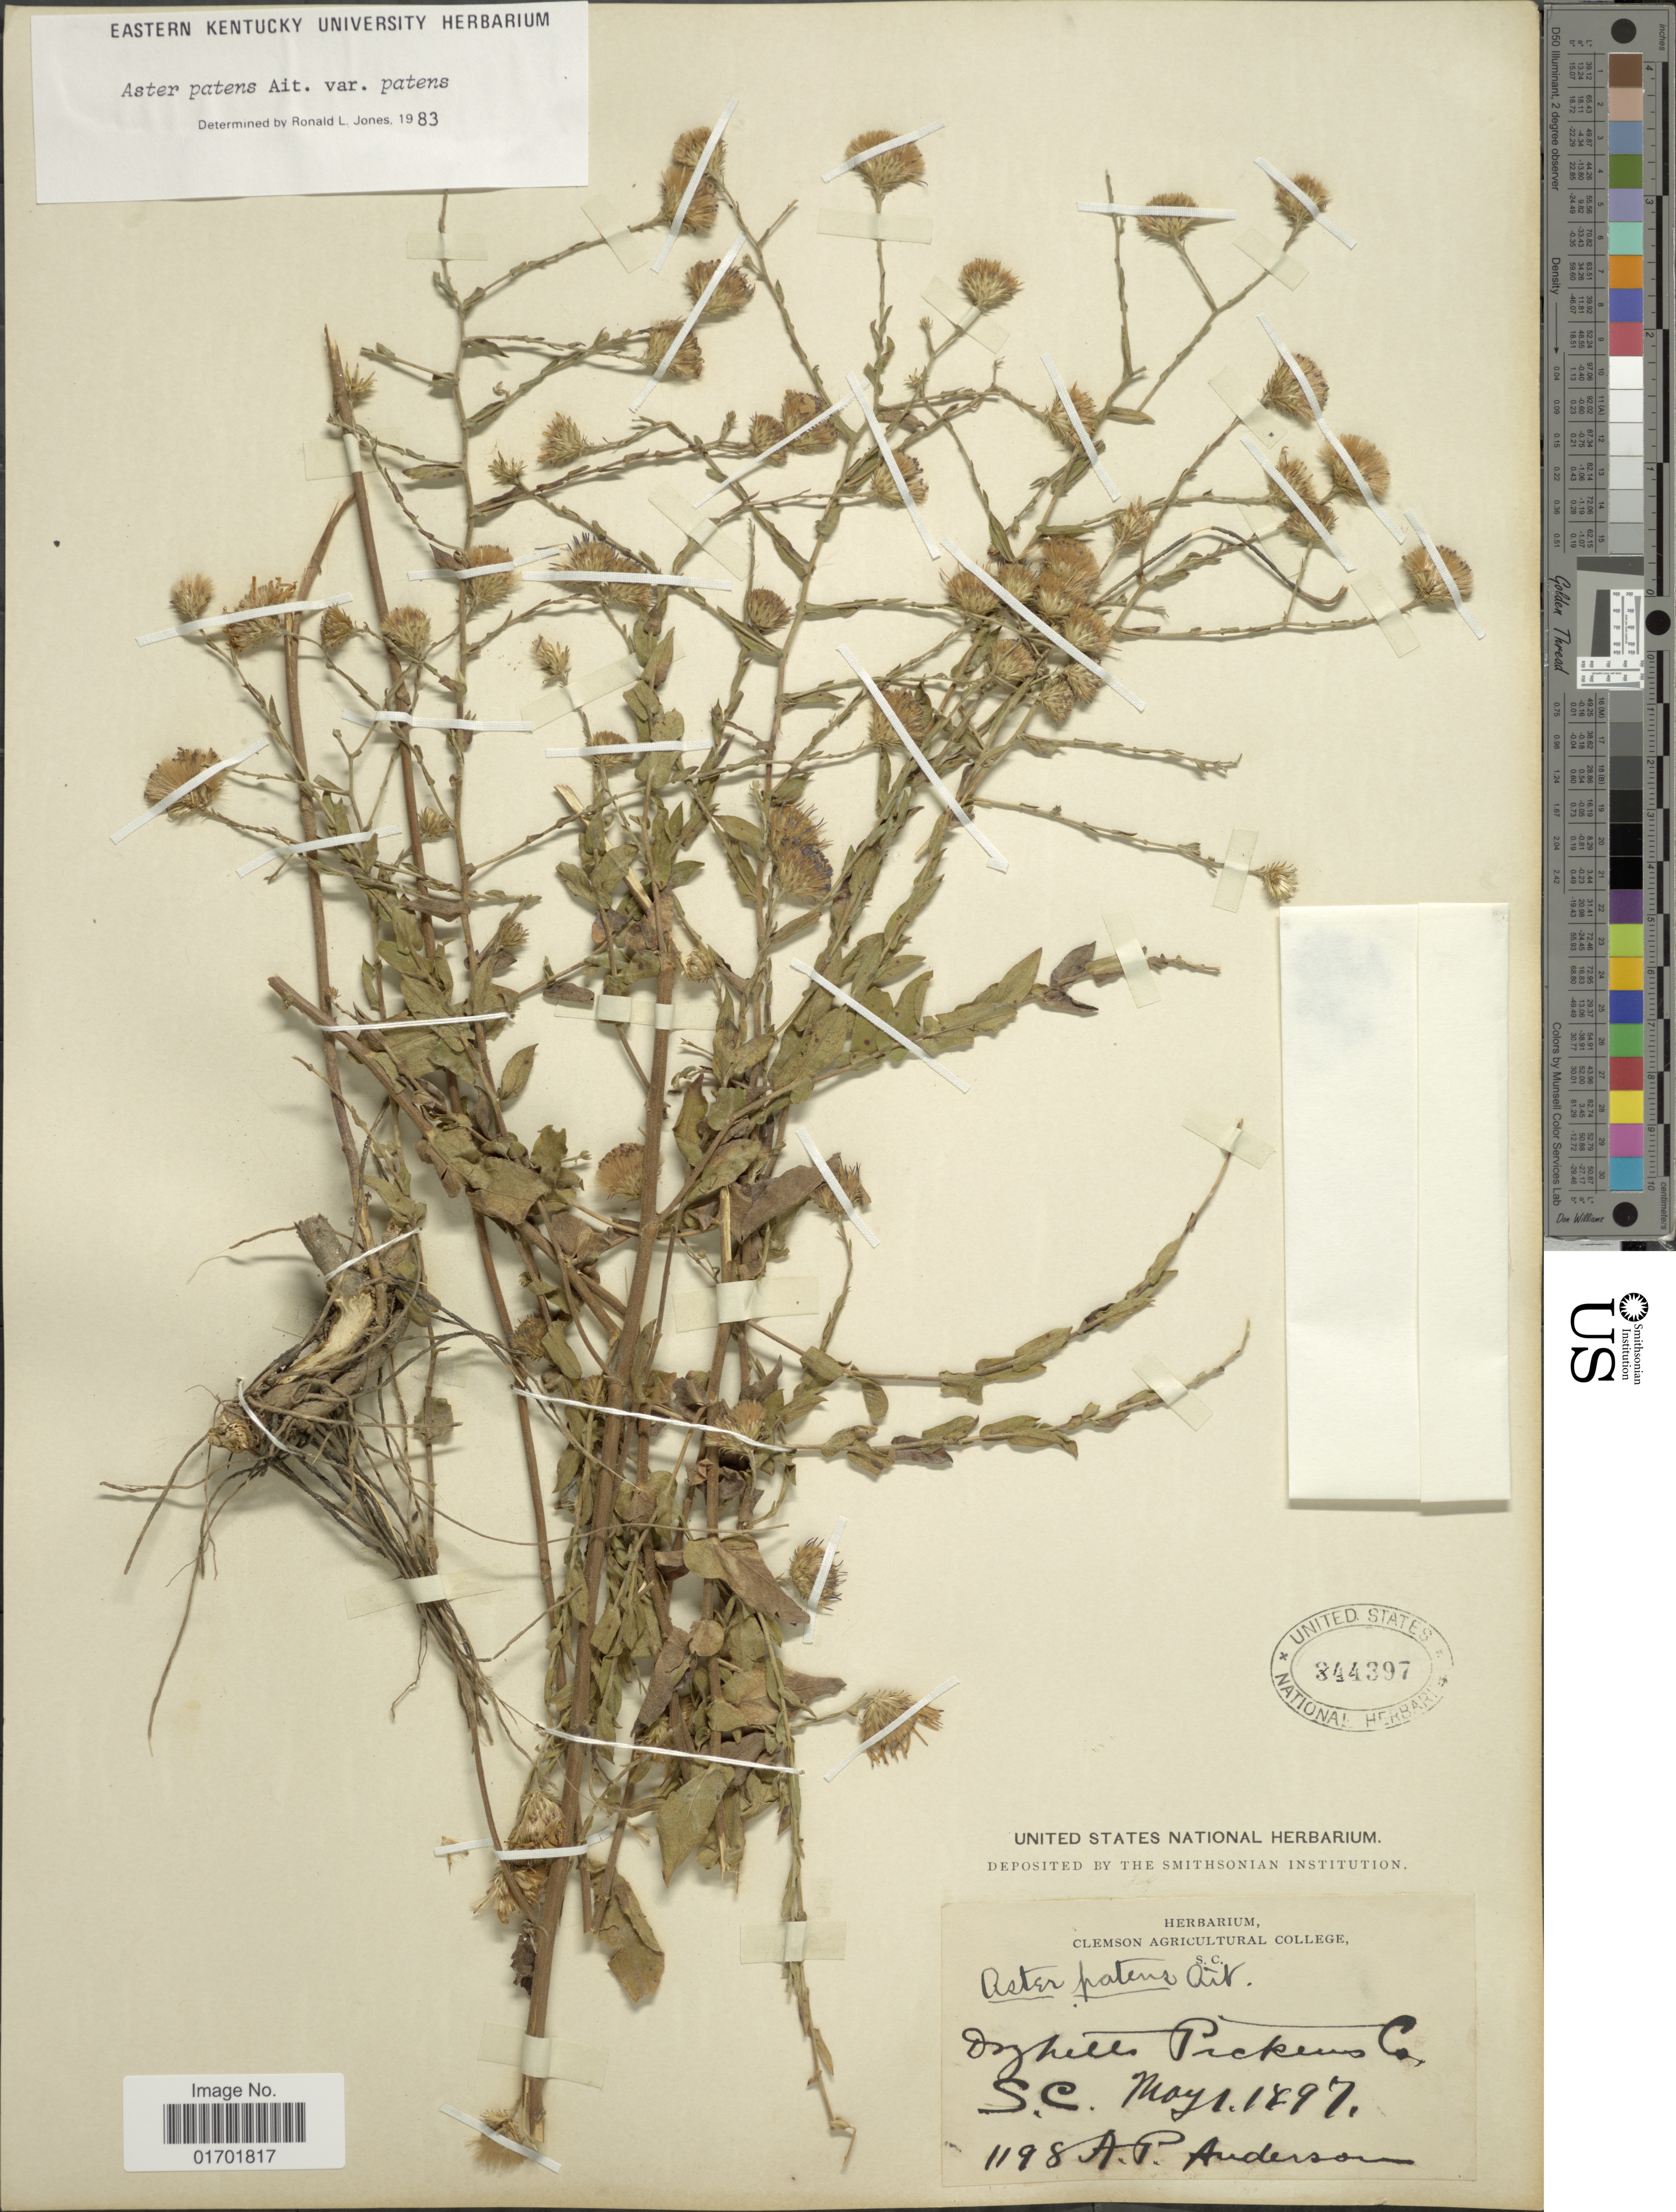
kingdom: Plantae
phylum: Tracheophyta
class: Magnoliopsida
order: Asterales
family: Asteraceae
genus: Symphyotrichum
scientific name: Symphyotrichum patens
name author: (Aiton) G.L. Nesom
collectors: A. P. Anderson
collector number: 1198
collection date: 1897-05-01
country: United States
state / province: South Carolina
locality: Pickens Co.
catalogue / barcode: US 344397